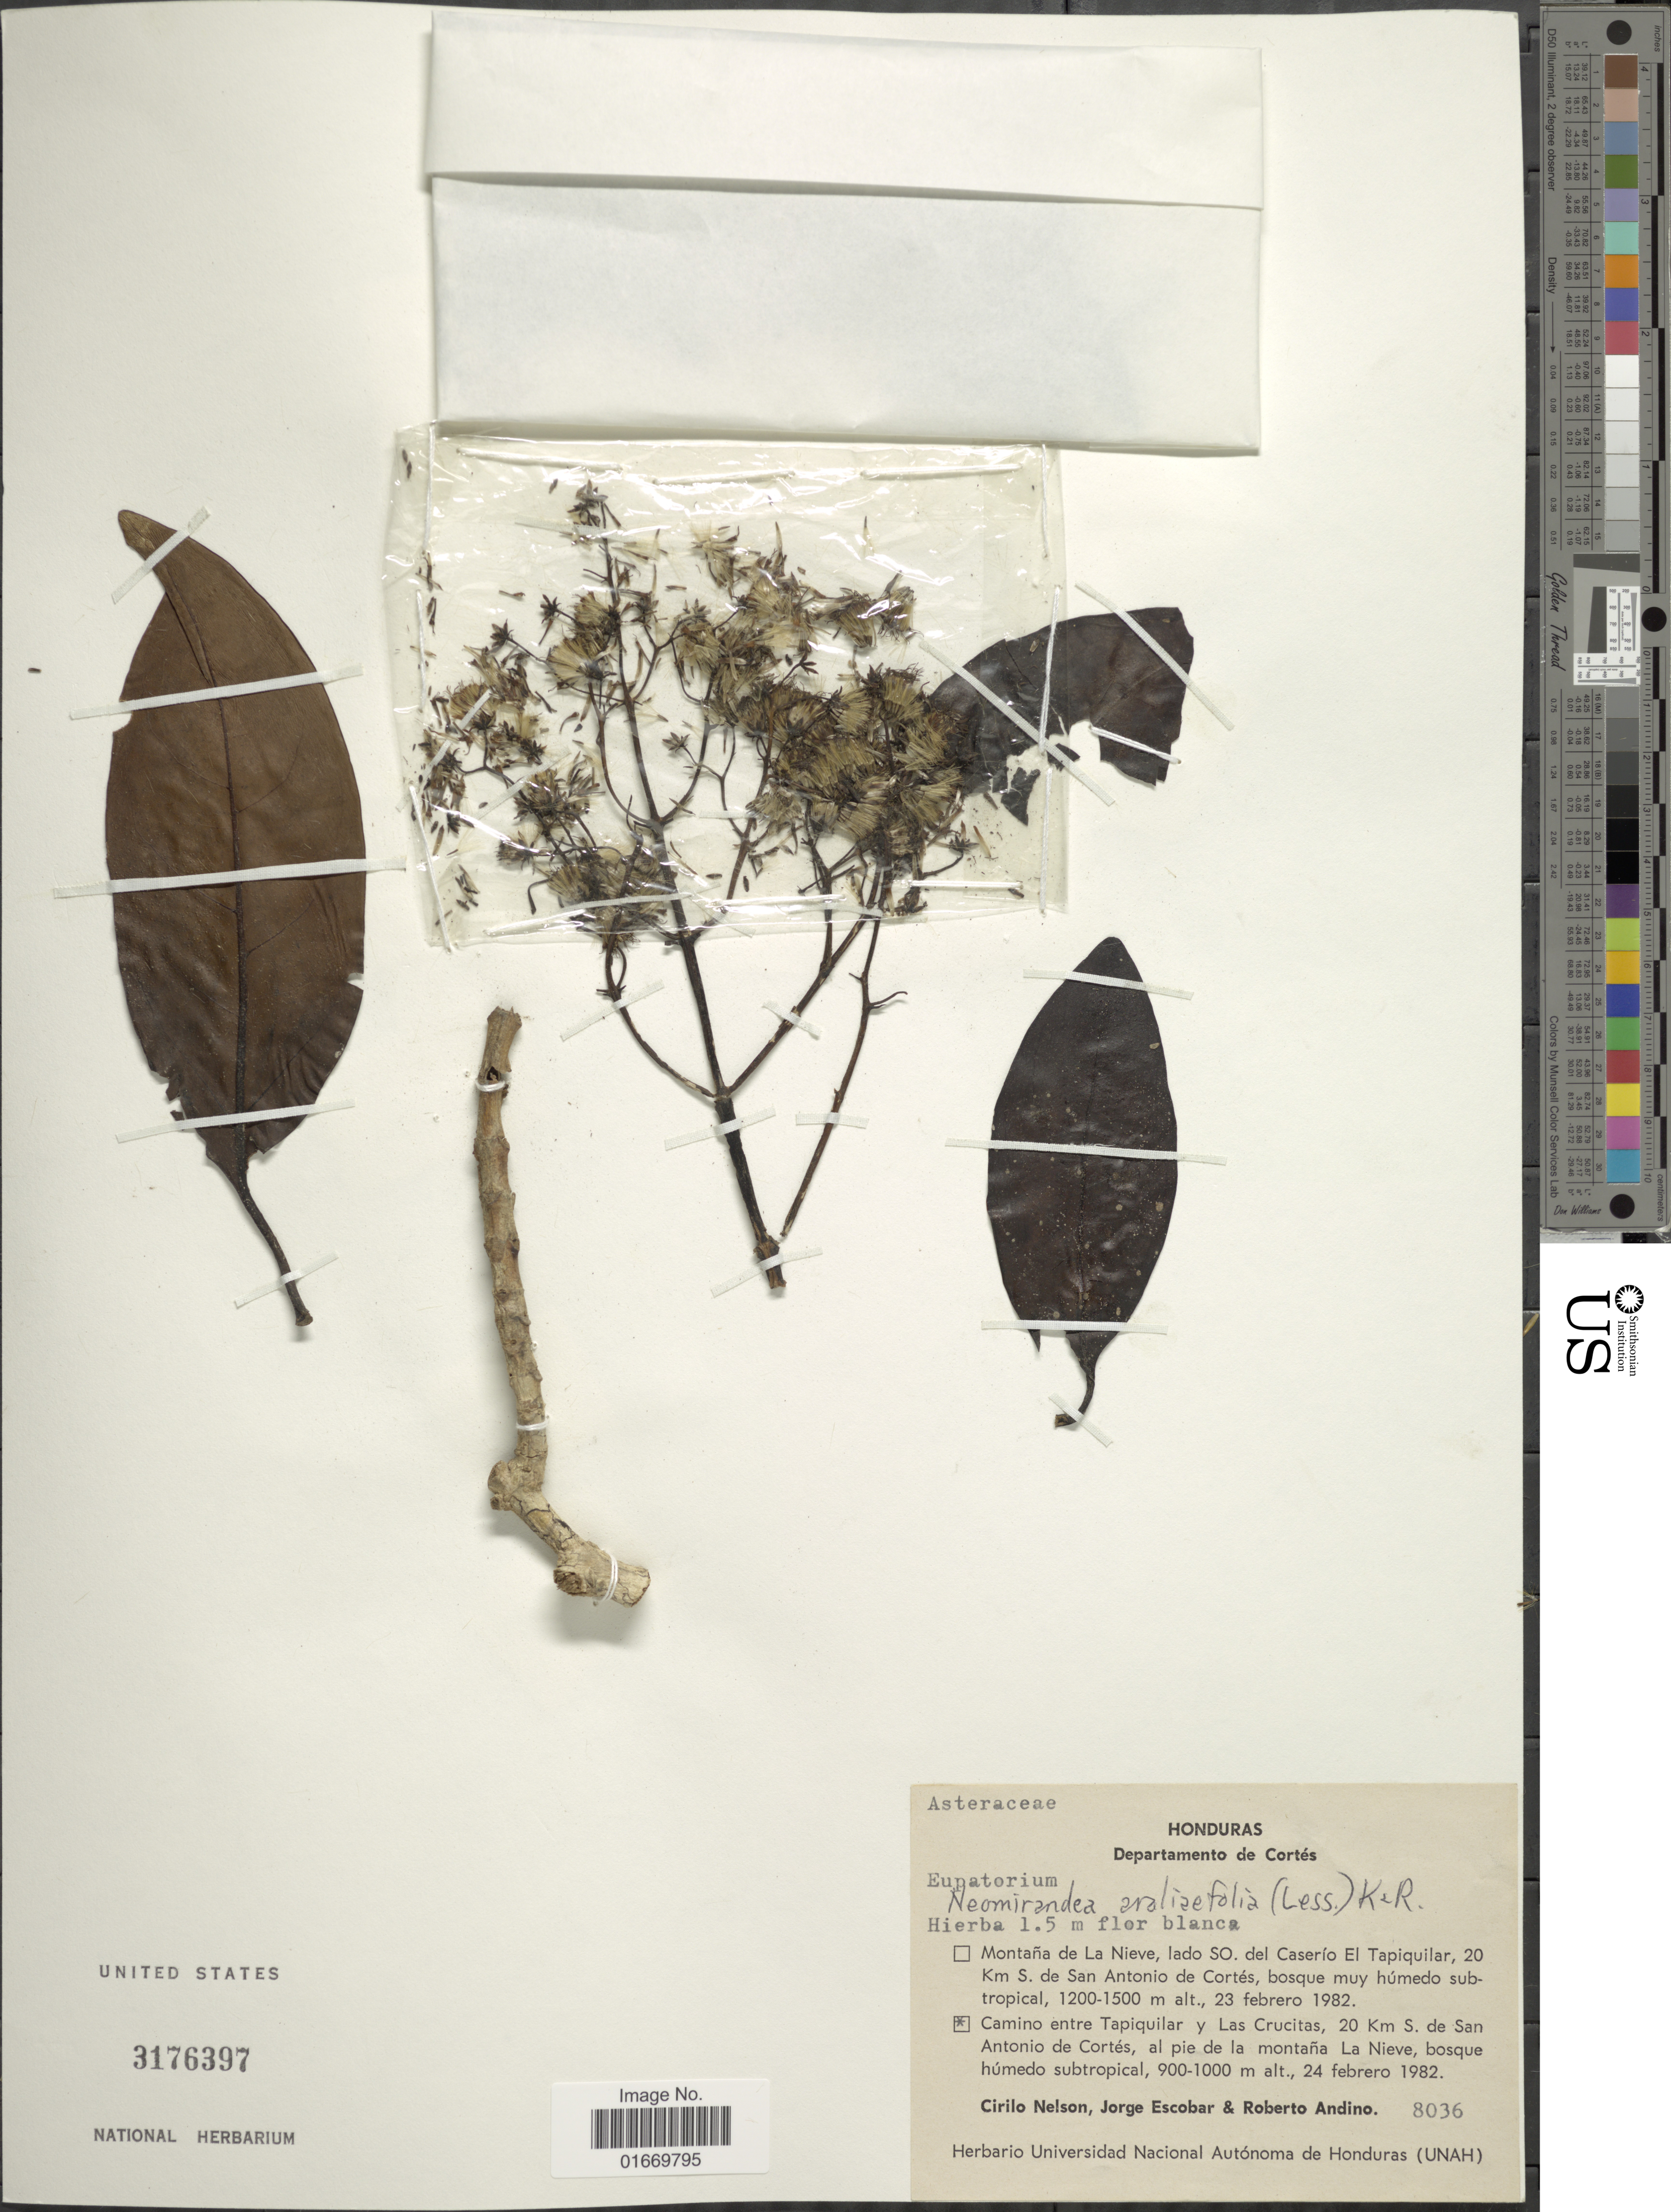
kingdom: Plantae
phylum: Tracheophyta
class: Magnoliopsida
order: Asterales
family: Asteraceae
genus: Neomirandea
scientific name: Neomirandea araliaefolia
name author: (Less.) R.M. King & H. Rob.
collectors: C. H. Nelson, J. Escobar & R. Andino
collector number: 8036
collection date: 1982-02-24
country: Honduras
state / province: Cortés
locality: Camino entre Tapiquilar y Las Crucitas, 20 km S de San Antonio de Cortes, al pie de la montana La Nieve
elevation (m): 900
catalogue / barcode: US 3176397